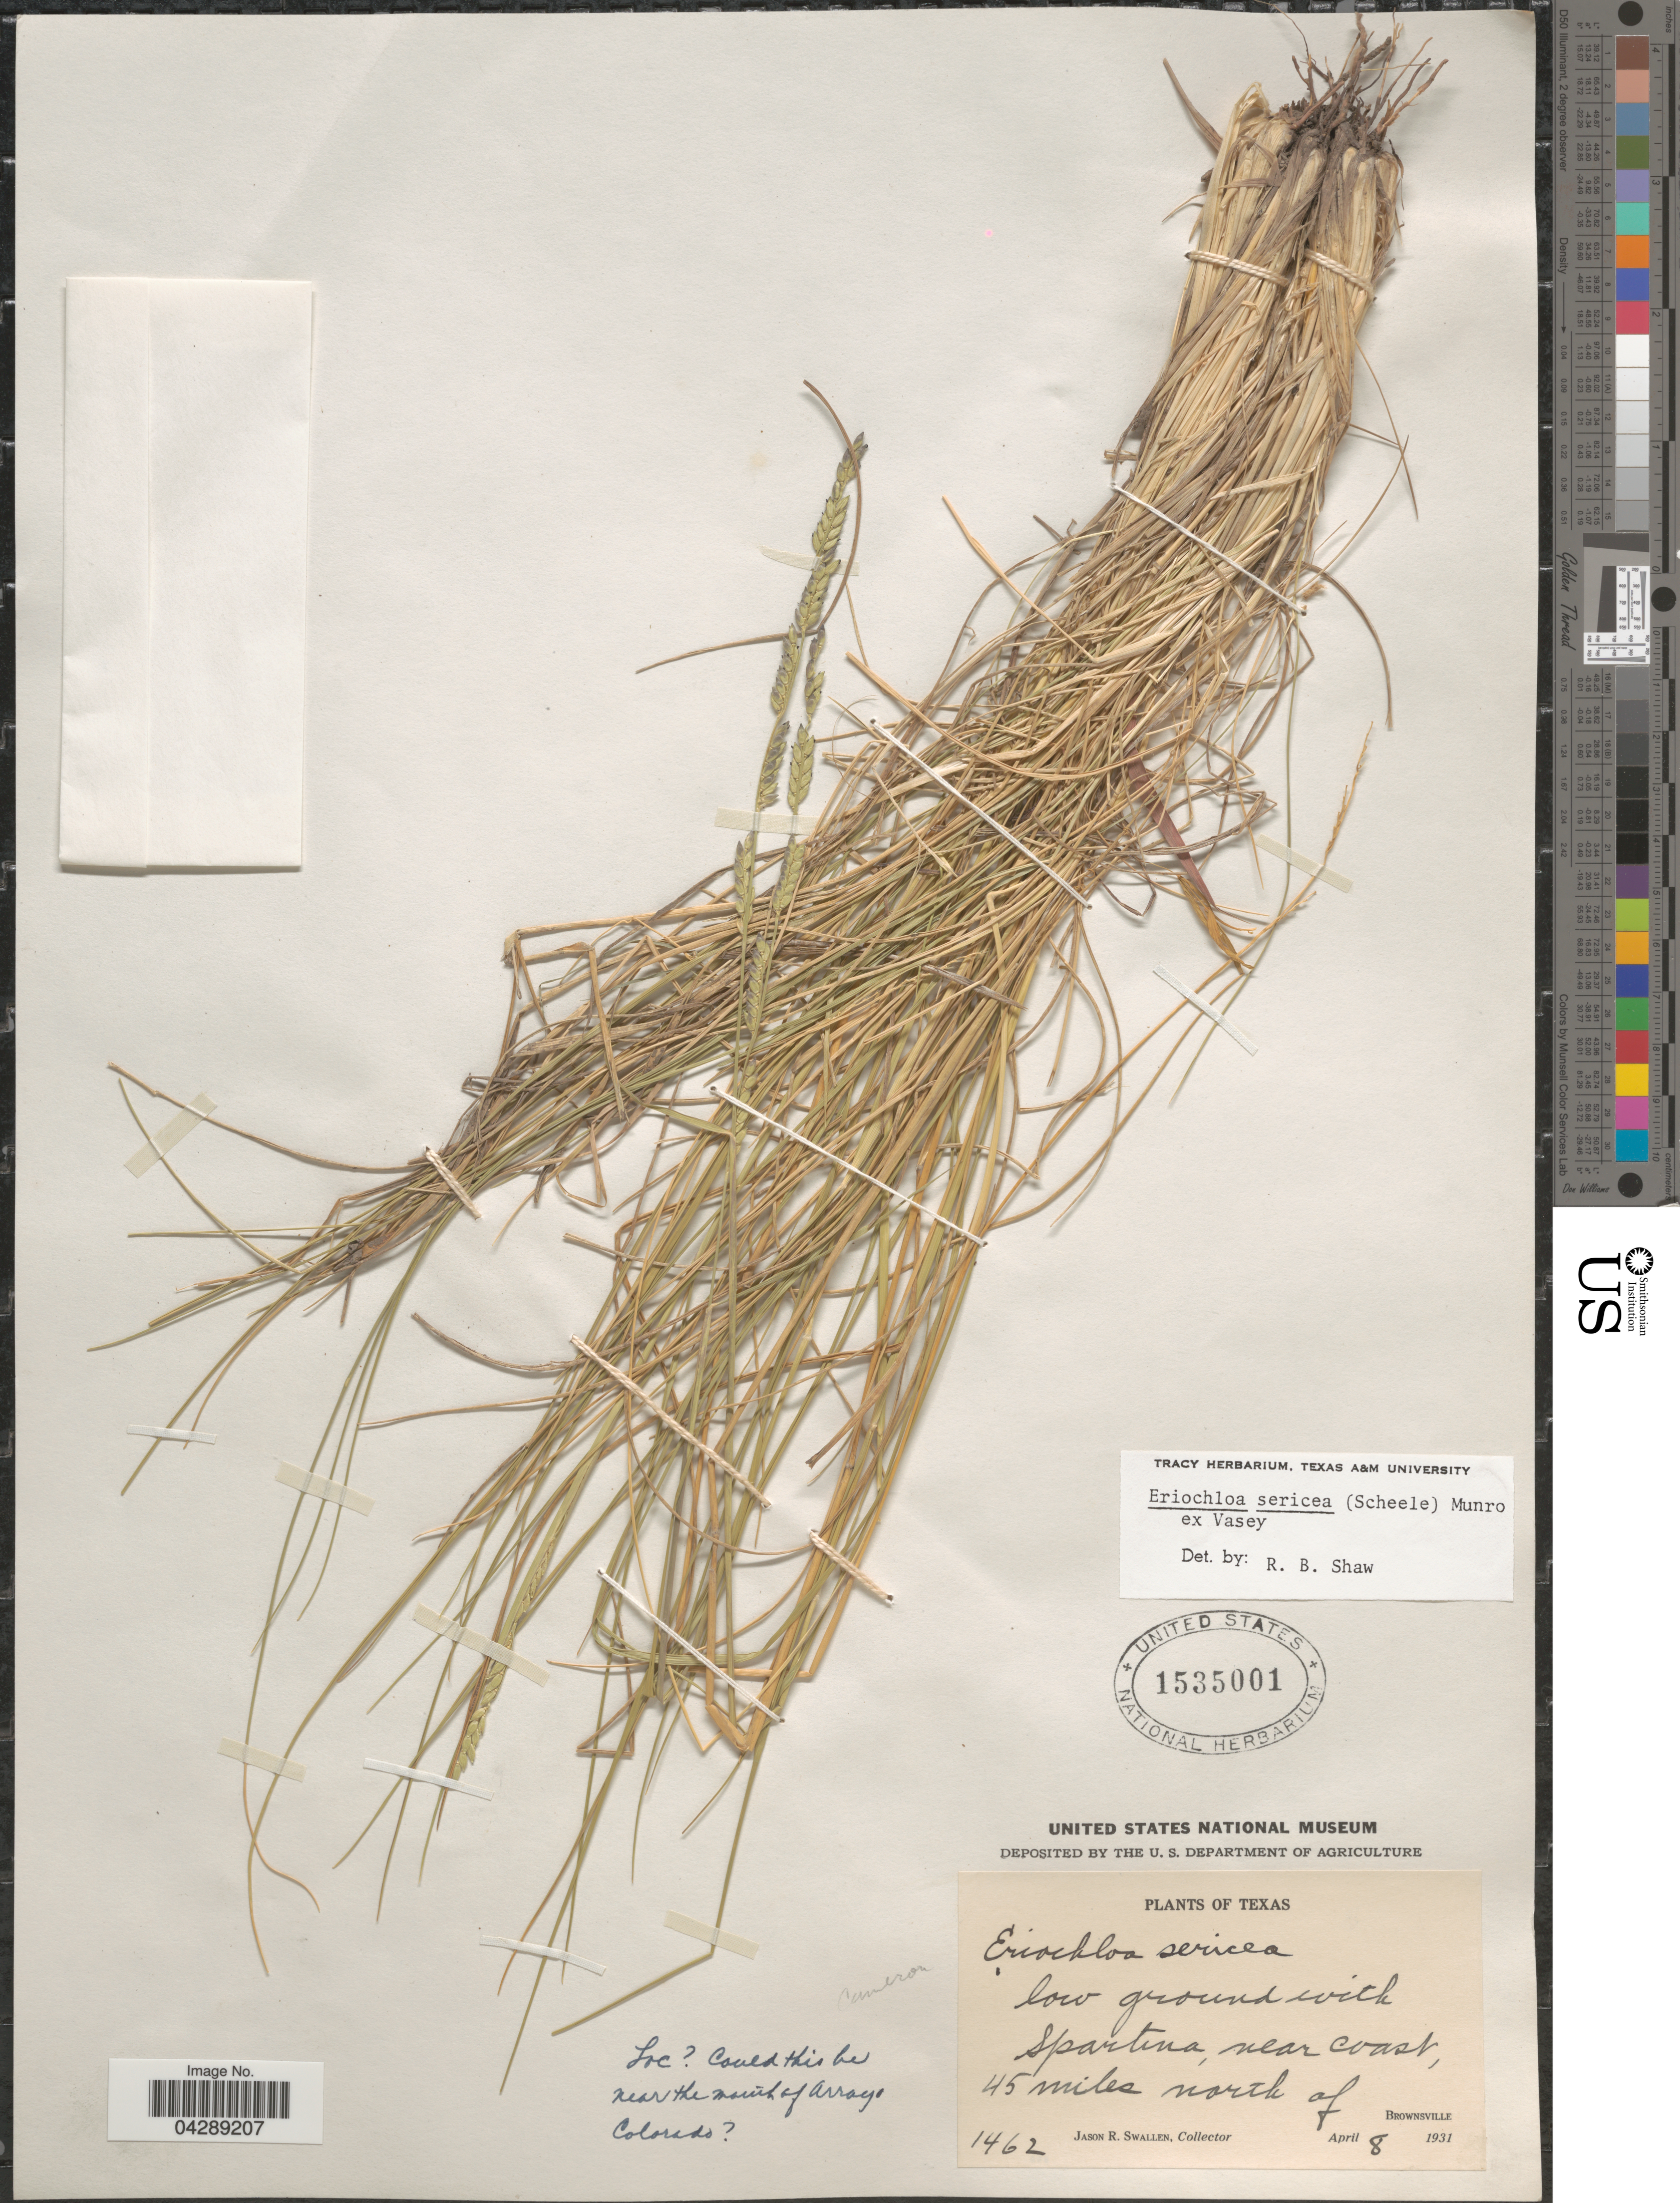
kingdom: Plantae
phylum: Tracheophyta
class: Liliopsida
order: Poales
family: Poaceae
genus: Eriochloa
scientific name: Eriochloa sericea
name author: (Scheele) Munro ex Vasey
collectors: J. R. Swallen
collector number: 1462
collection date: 1931-04-08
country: United States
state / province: Texas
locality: Low ground with Spartina, near coast, 45 miles north of Brownsville.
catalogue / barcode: US 1535001